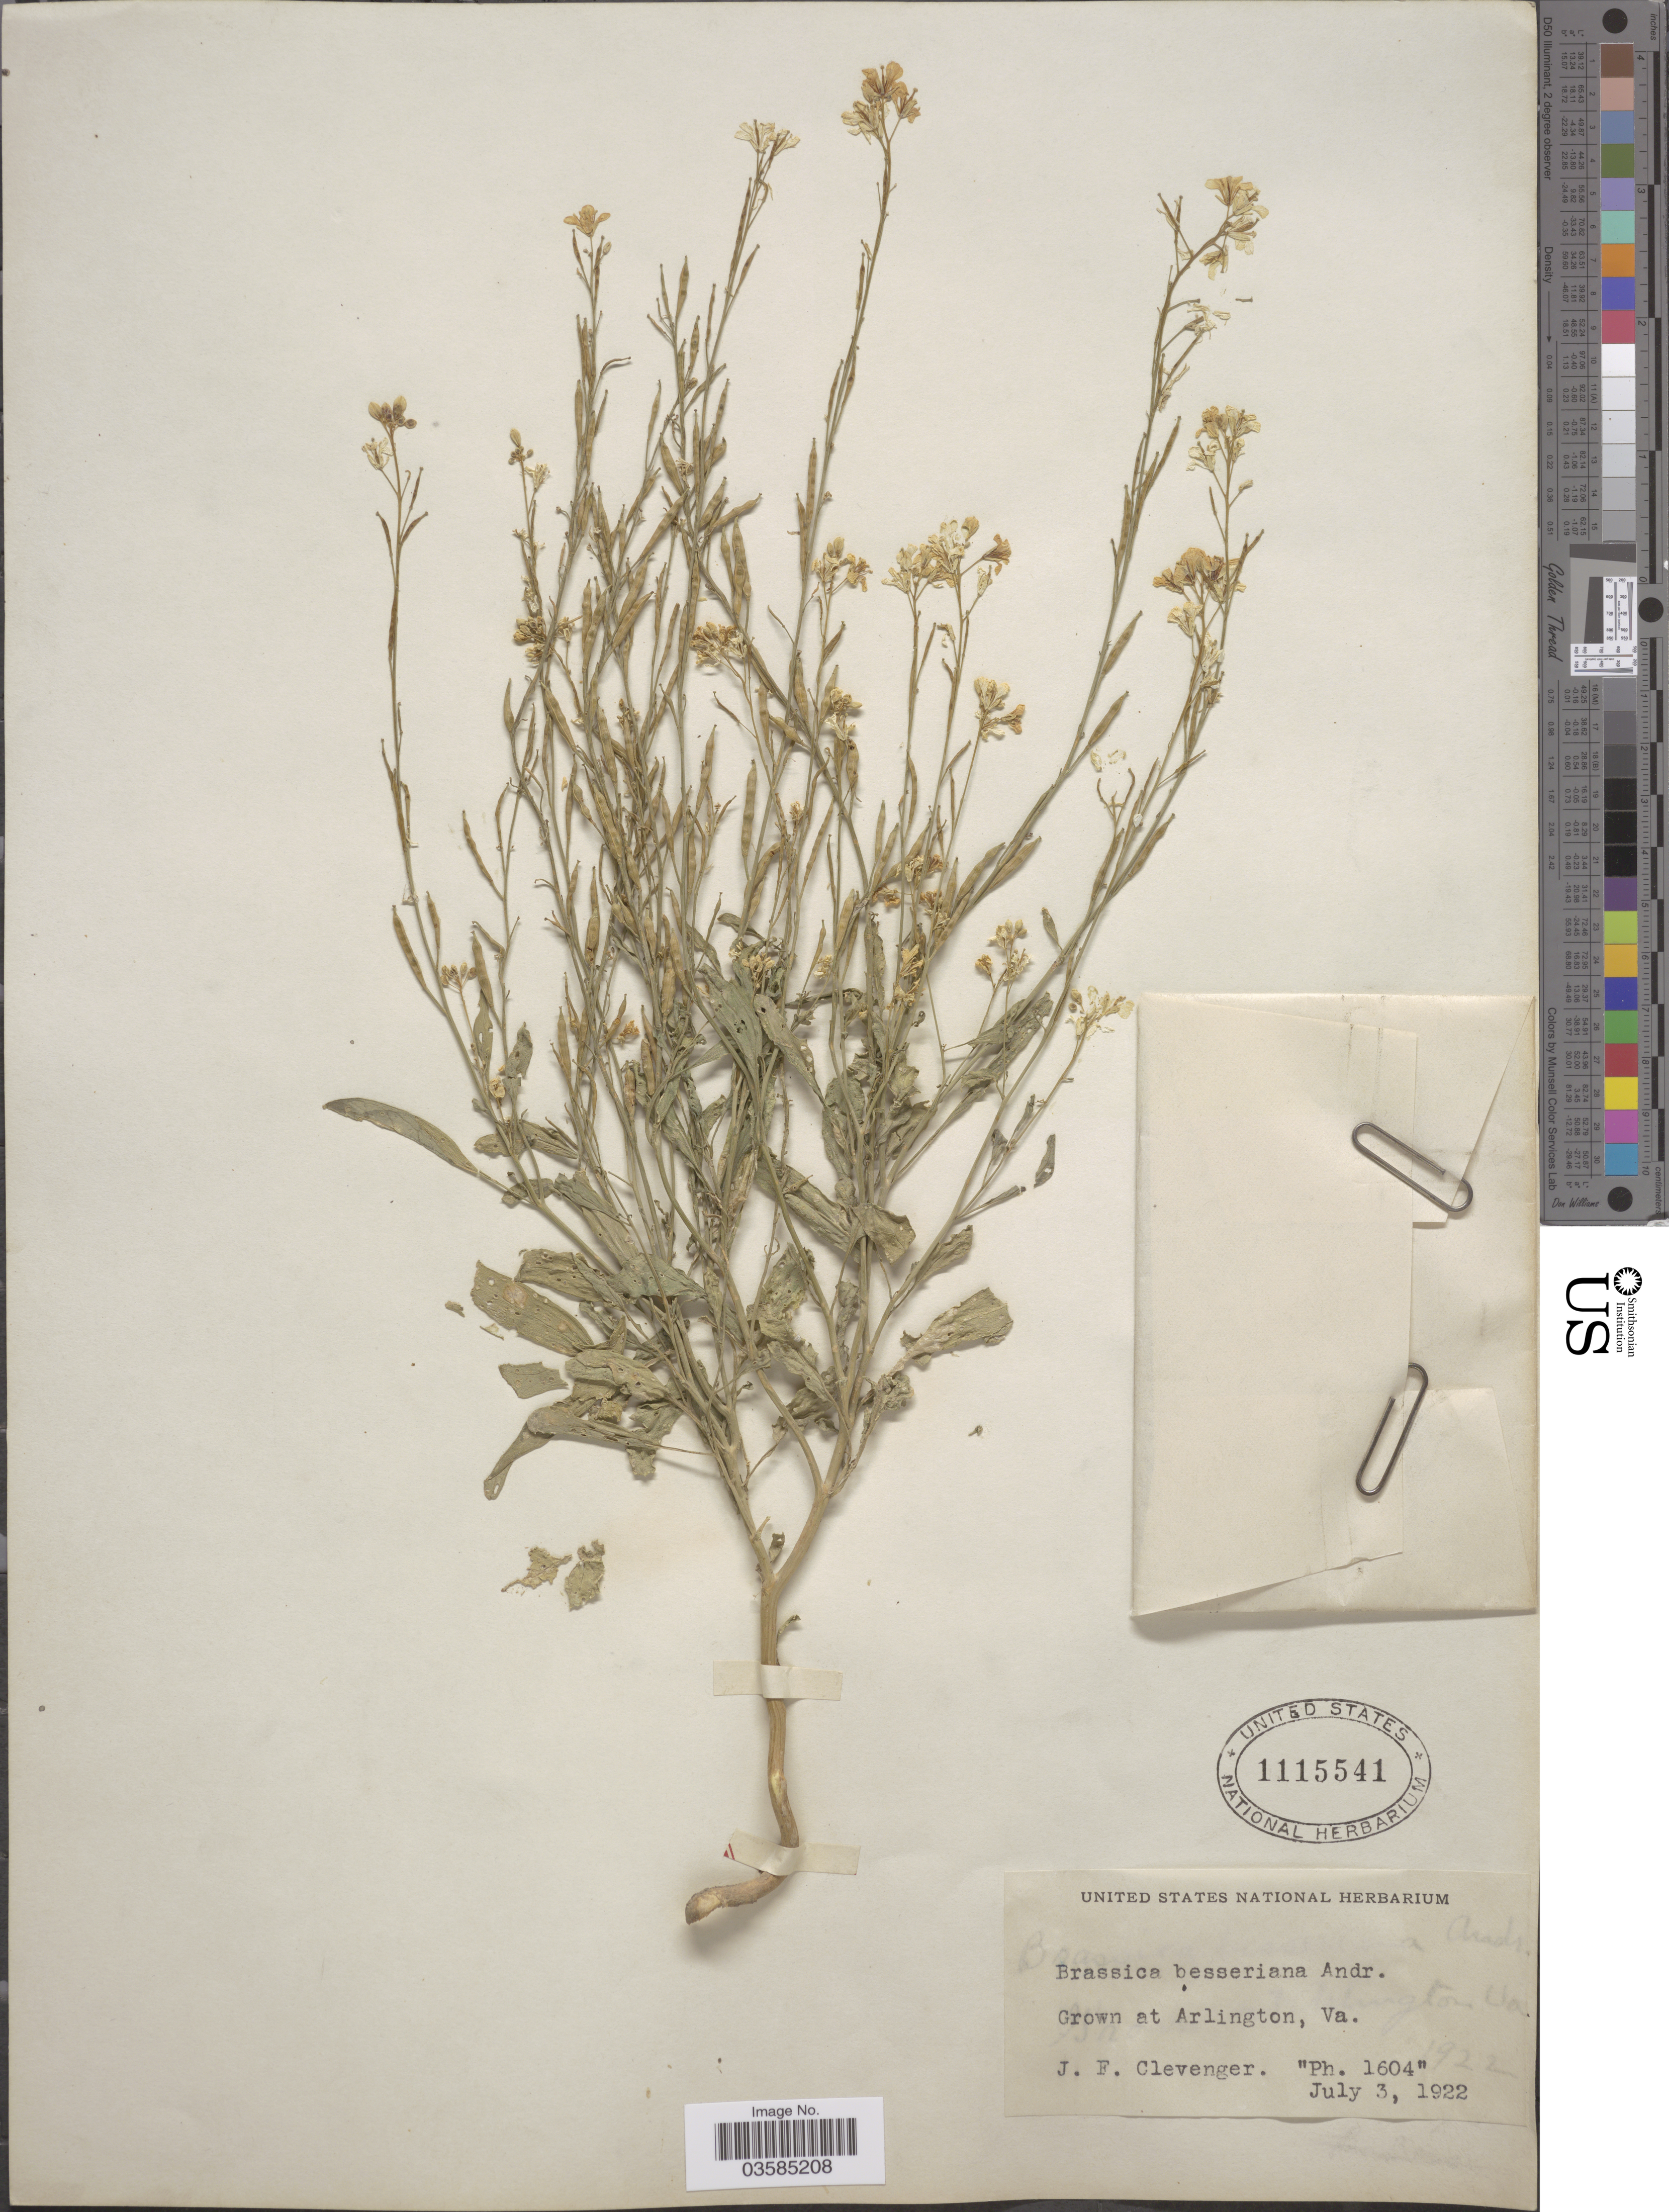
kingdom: Plantae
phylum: Tracheophyta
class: Magnoliopsida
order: Brassicales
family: Brassicaceae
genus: Brassica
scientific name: Brassica juncea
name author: (L.) Czern.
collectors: J. F. Clevenger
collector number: Ph1604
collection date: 1922-07-03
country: United States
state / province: Virginia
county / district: Arlington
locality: Arlington.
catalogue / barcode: US 1115541